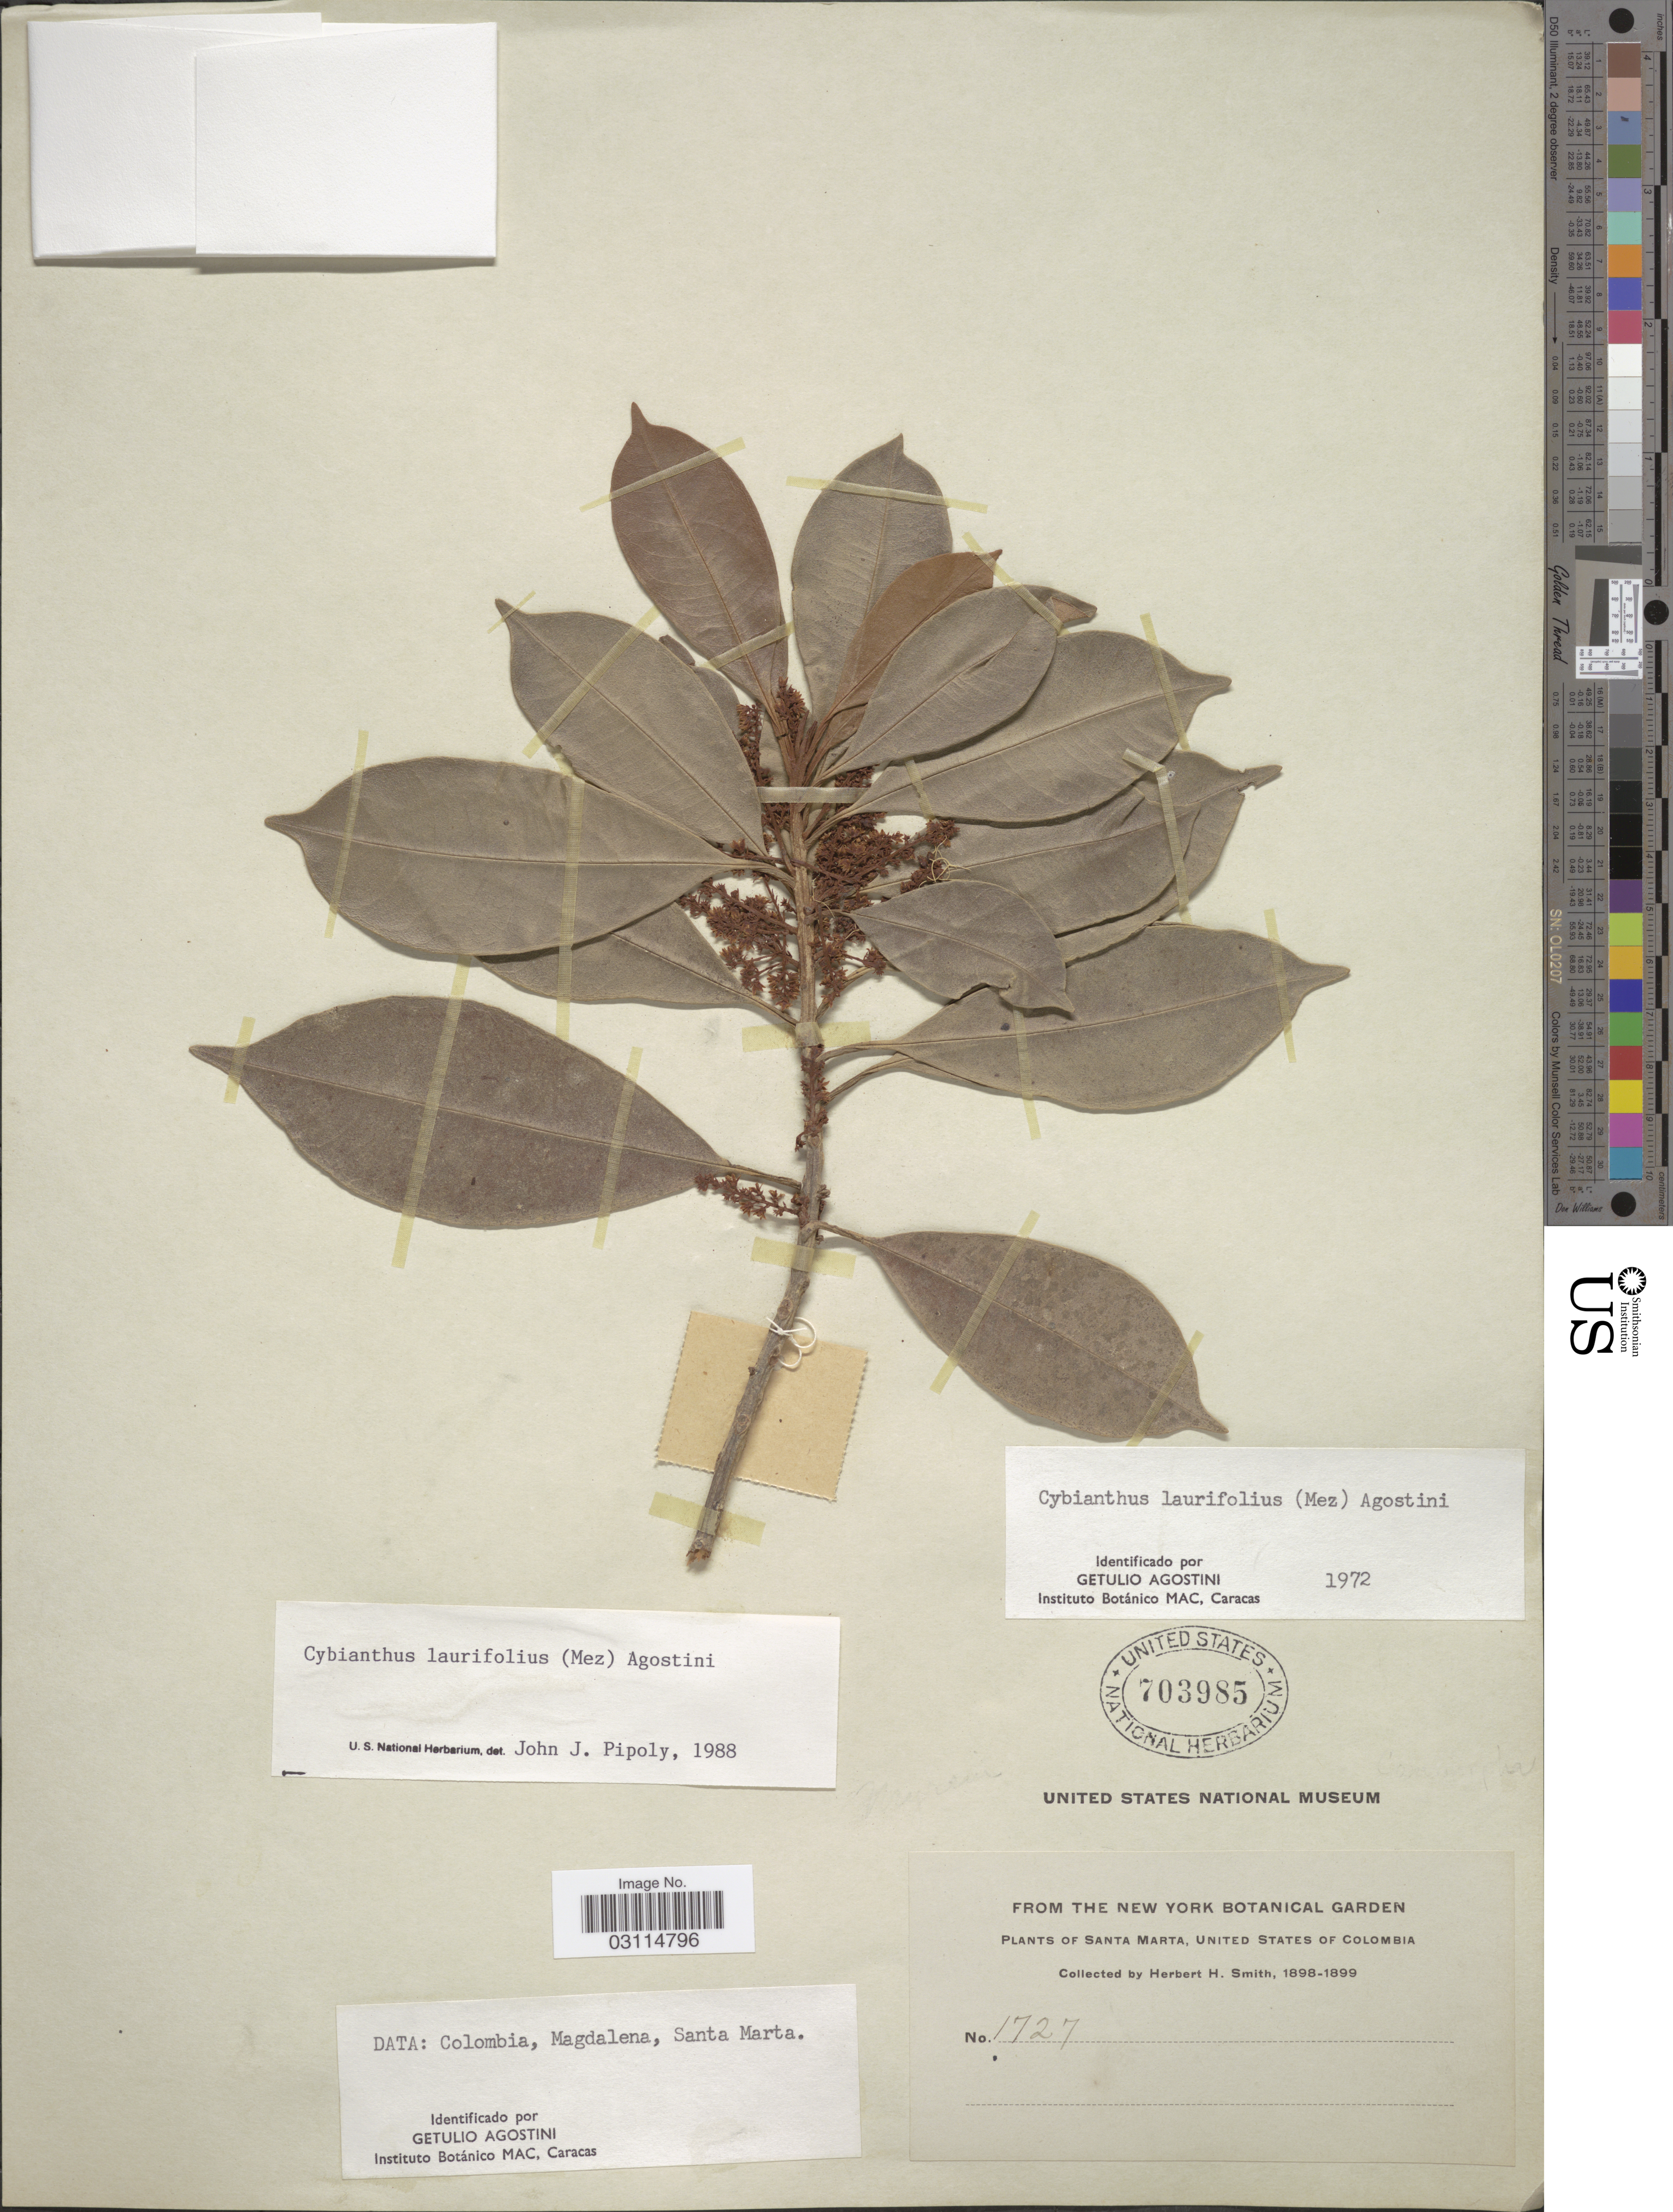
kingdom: Plantae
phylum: Tracheophyta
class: Magnoliopsida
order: Ericales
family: Primulaceae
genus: Cybianthus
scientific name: Cybianthus laurifolius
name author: (Mez) G. Agostini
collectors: Herbert H. Smith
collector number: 1727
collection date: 1898/1899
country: Colombia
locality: Santa Marta, United States of Colombia.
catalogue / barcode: US 703985